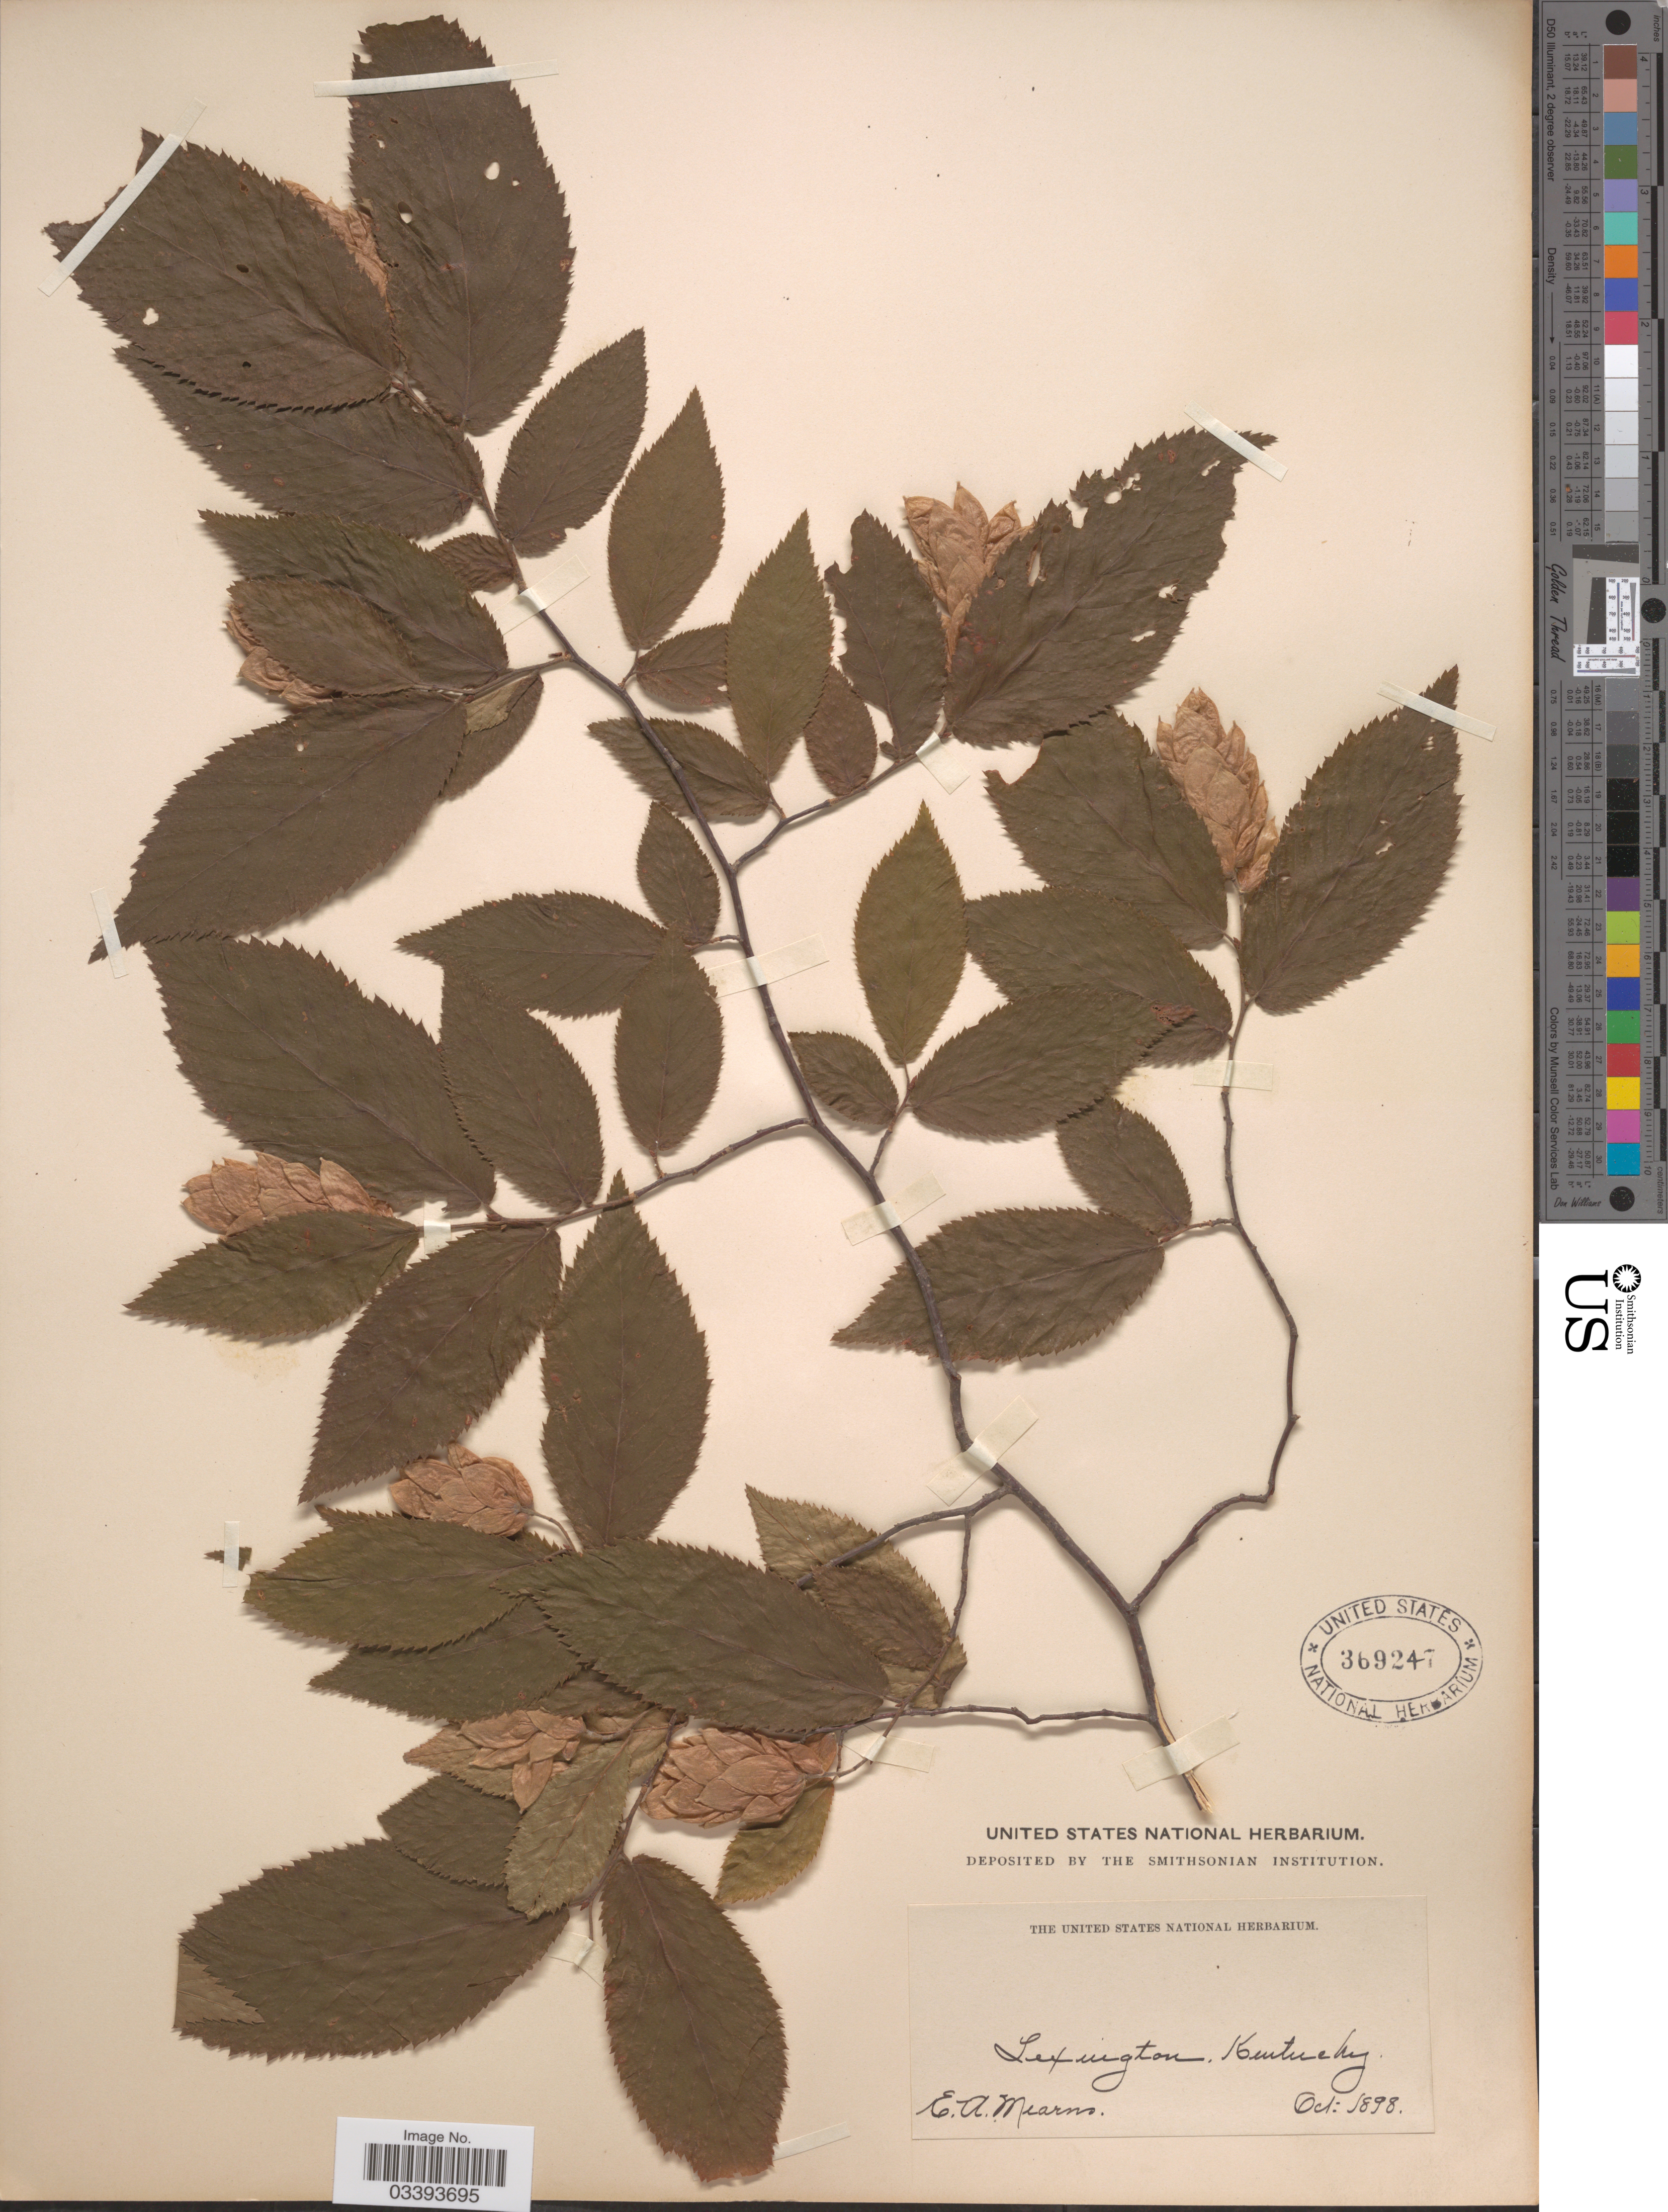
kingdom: Plantae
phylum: Tracheophyta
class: Magnoliopsida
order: Fagales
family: Betulaceae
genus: Ostrya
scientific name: Ostrya virginiana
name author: (Mill.) K. Koch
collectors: E. A. Mearns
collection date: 1898-10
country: United States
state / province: Kentucky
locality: Lexington.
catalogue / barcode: US 369247